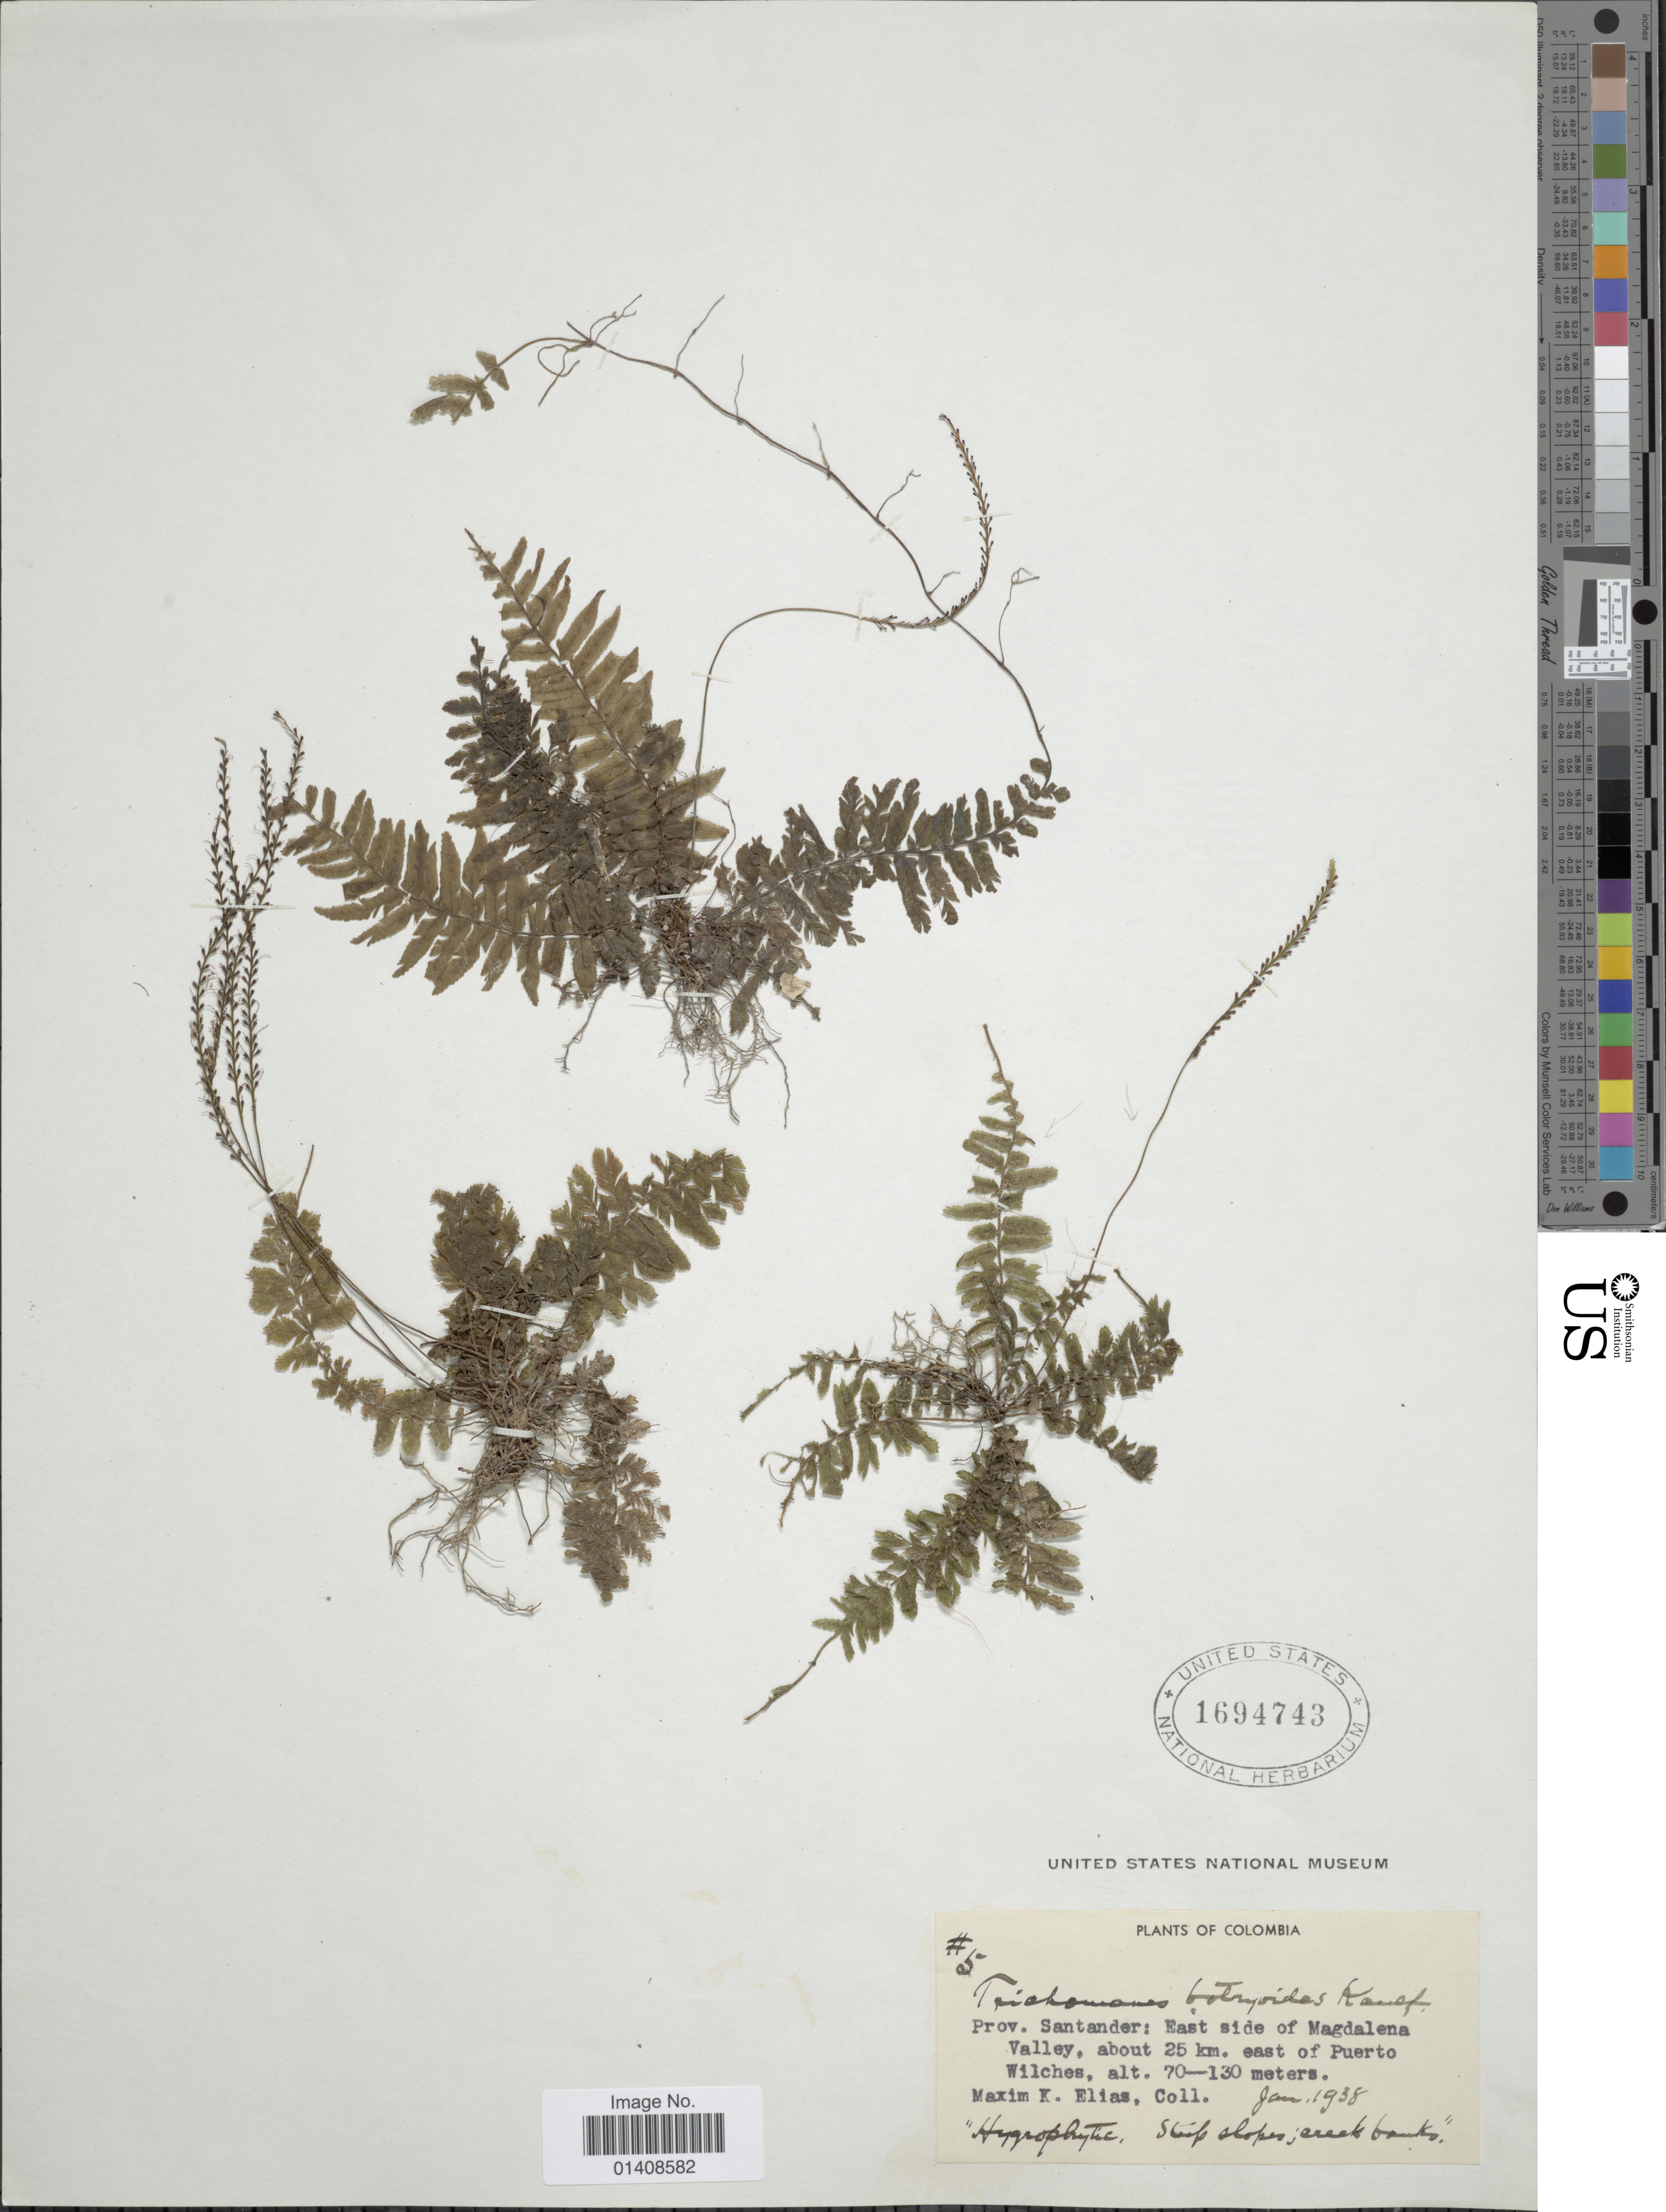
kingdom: Plantae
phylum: Tracheophyta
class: Polypodiopsida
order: Hymenophyllales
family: Hymenophyllaceae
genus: Trichomanes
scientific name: Trichomanes botryoides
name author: Kaulf.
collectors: M. Elias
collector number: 5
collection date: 1938-01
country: Colombia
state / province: Santander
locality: East side of magdalena Valley, about 25 km, east of Puerto Wilches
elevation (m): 70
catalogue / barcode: US 1694743